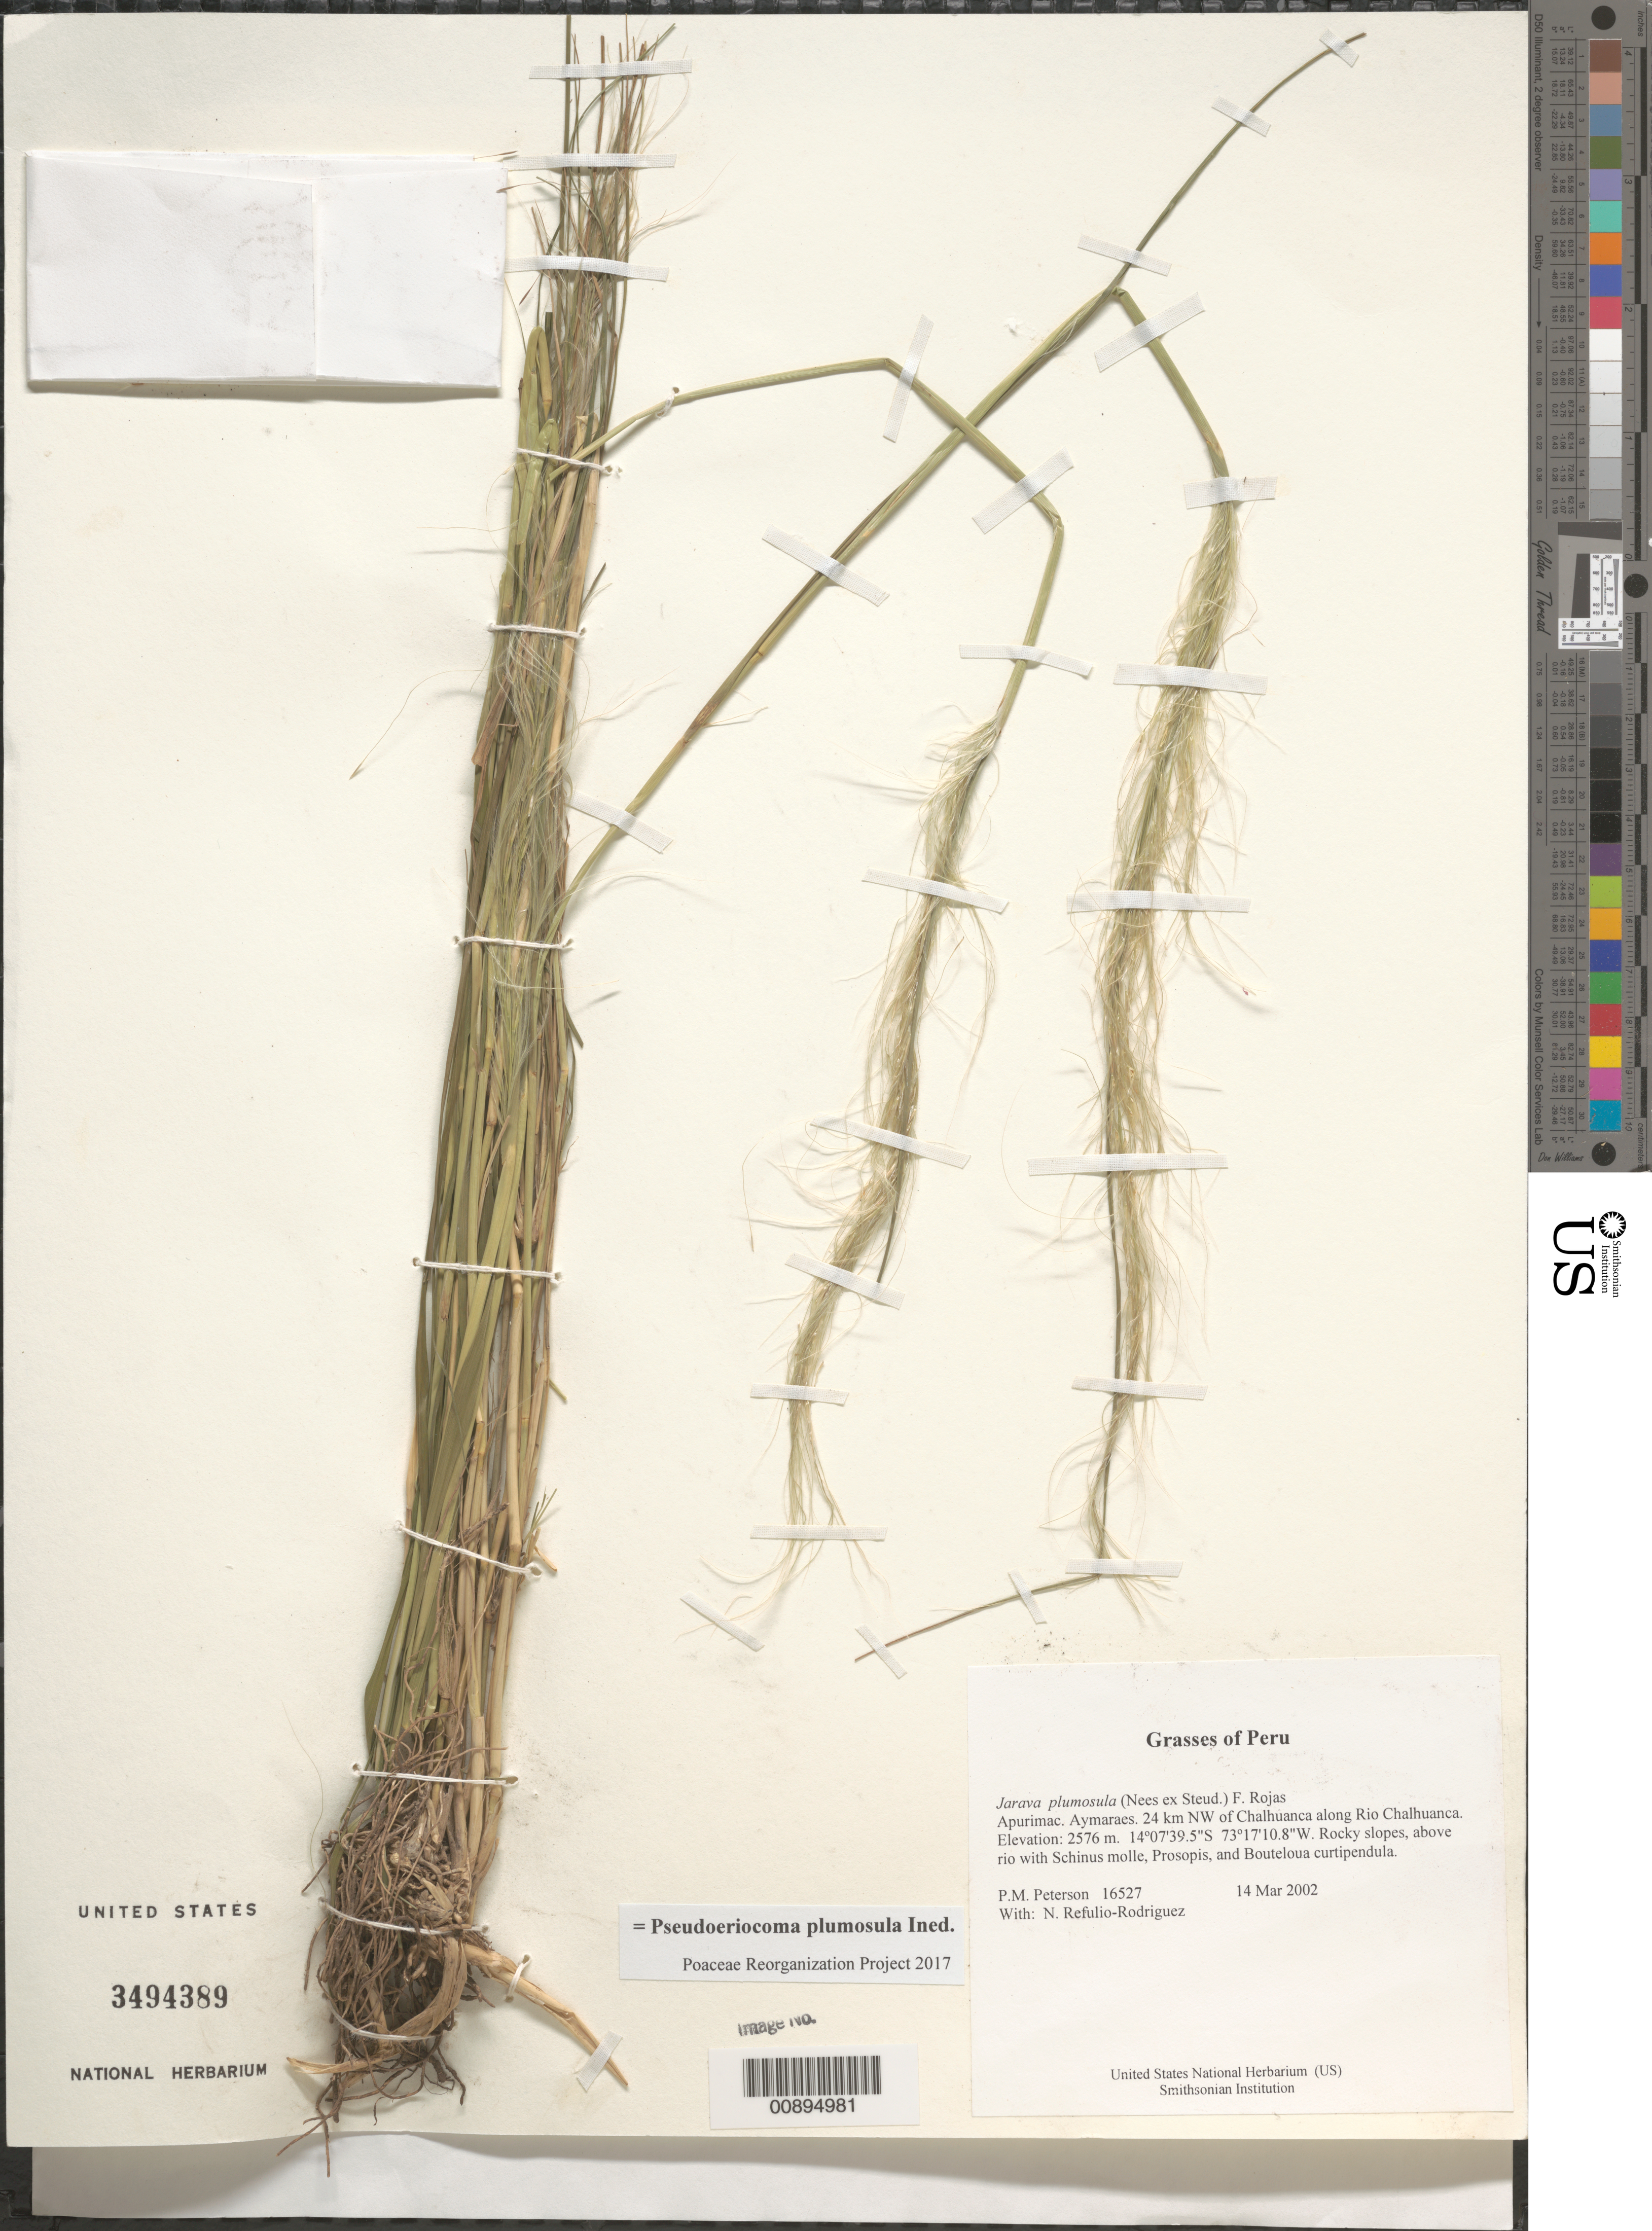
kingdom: Plantae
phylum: Tracheophyta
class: Liliopsida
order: Poales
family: Poaceae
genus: Pseudoeriocoma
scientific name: Pseudoeriocoma plumosula ined.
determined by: Poaceae Reorganization Project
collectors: P. M. Peterson & N. Refulio-Rodríguez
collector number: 16527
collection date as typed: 14 Mar 2002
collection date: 2002-03-14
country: Peru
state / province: Apurímac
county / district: Aymaraes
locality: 24 km NW of Chalhuanca along Rio Chalhuanca.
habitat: Rocky slopes, above rio with ~Schinus molle, Prosopis, and Bouteloua curtipendula~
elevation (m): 2576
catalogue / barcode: US 3494389